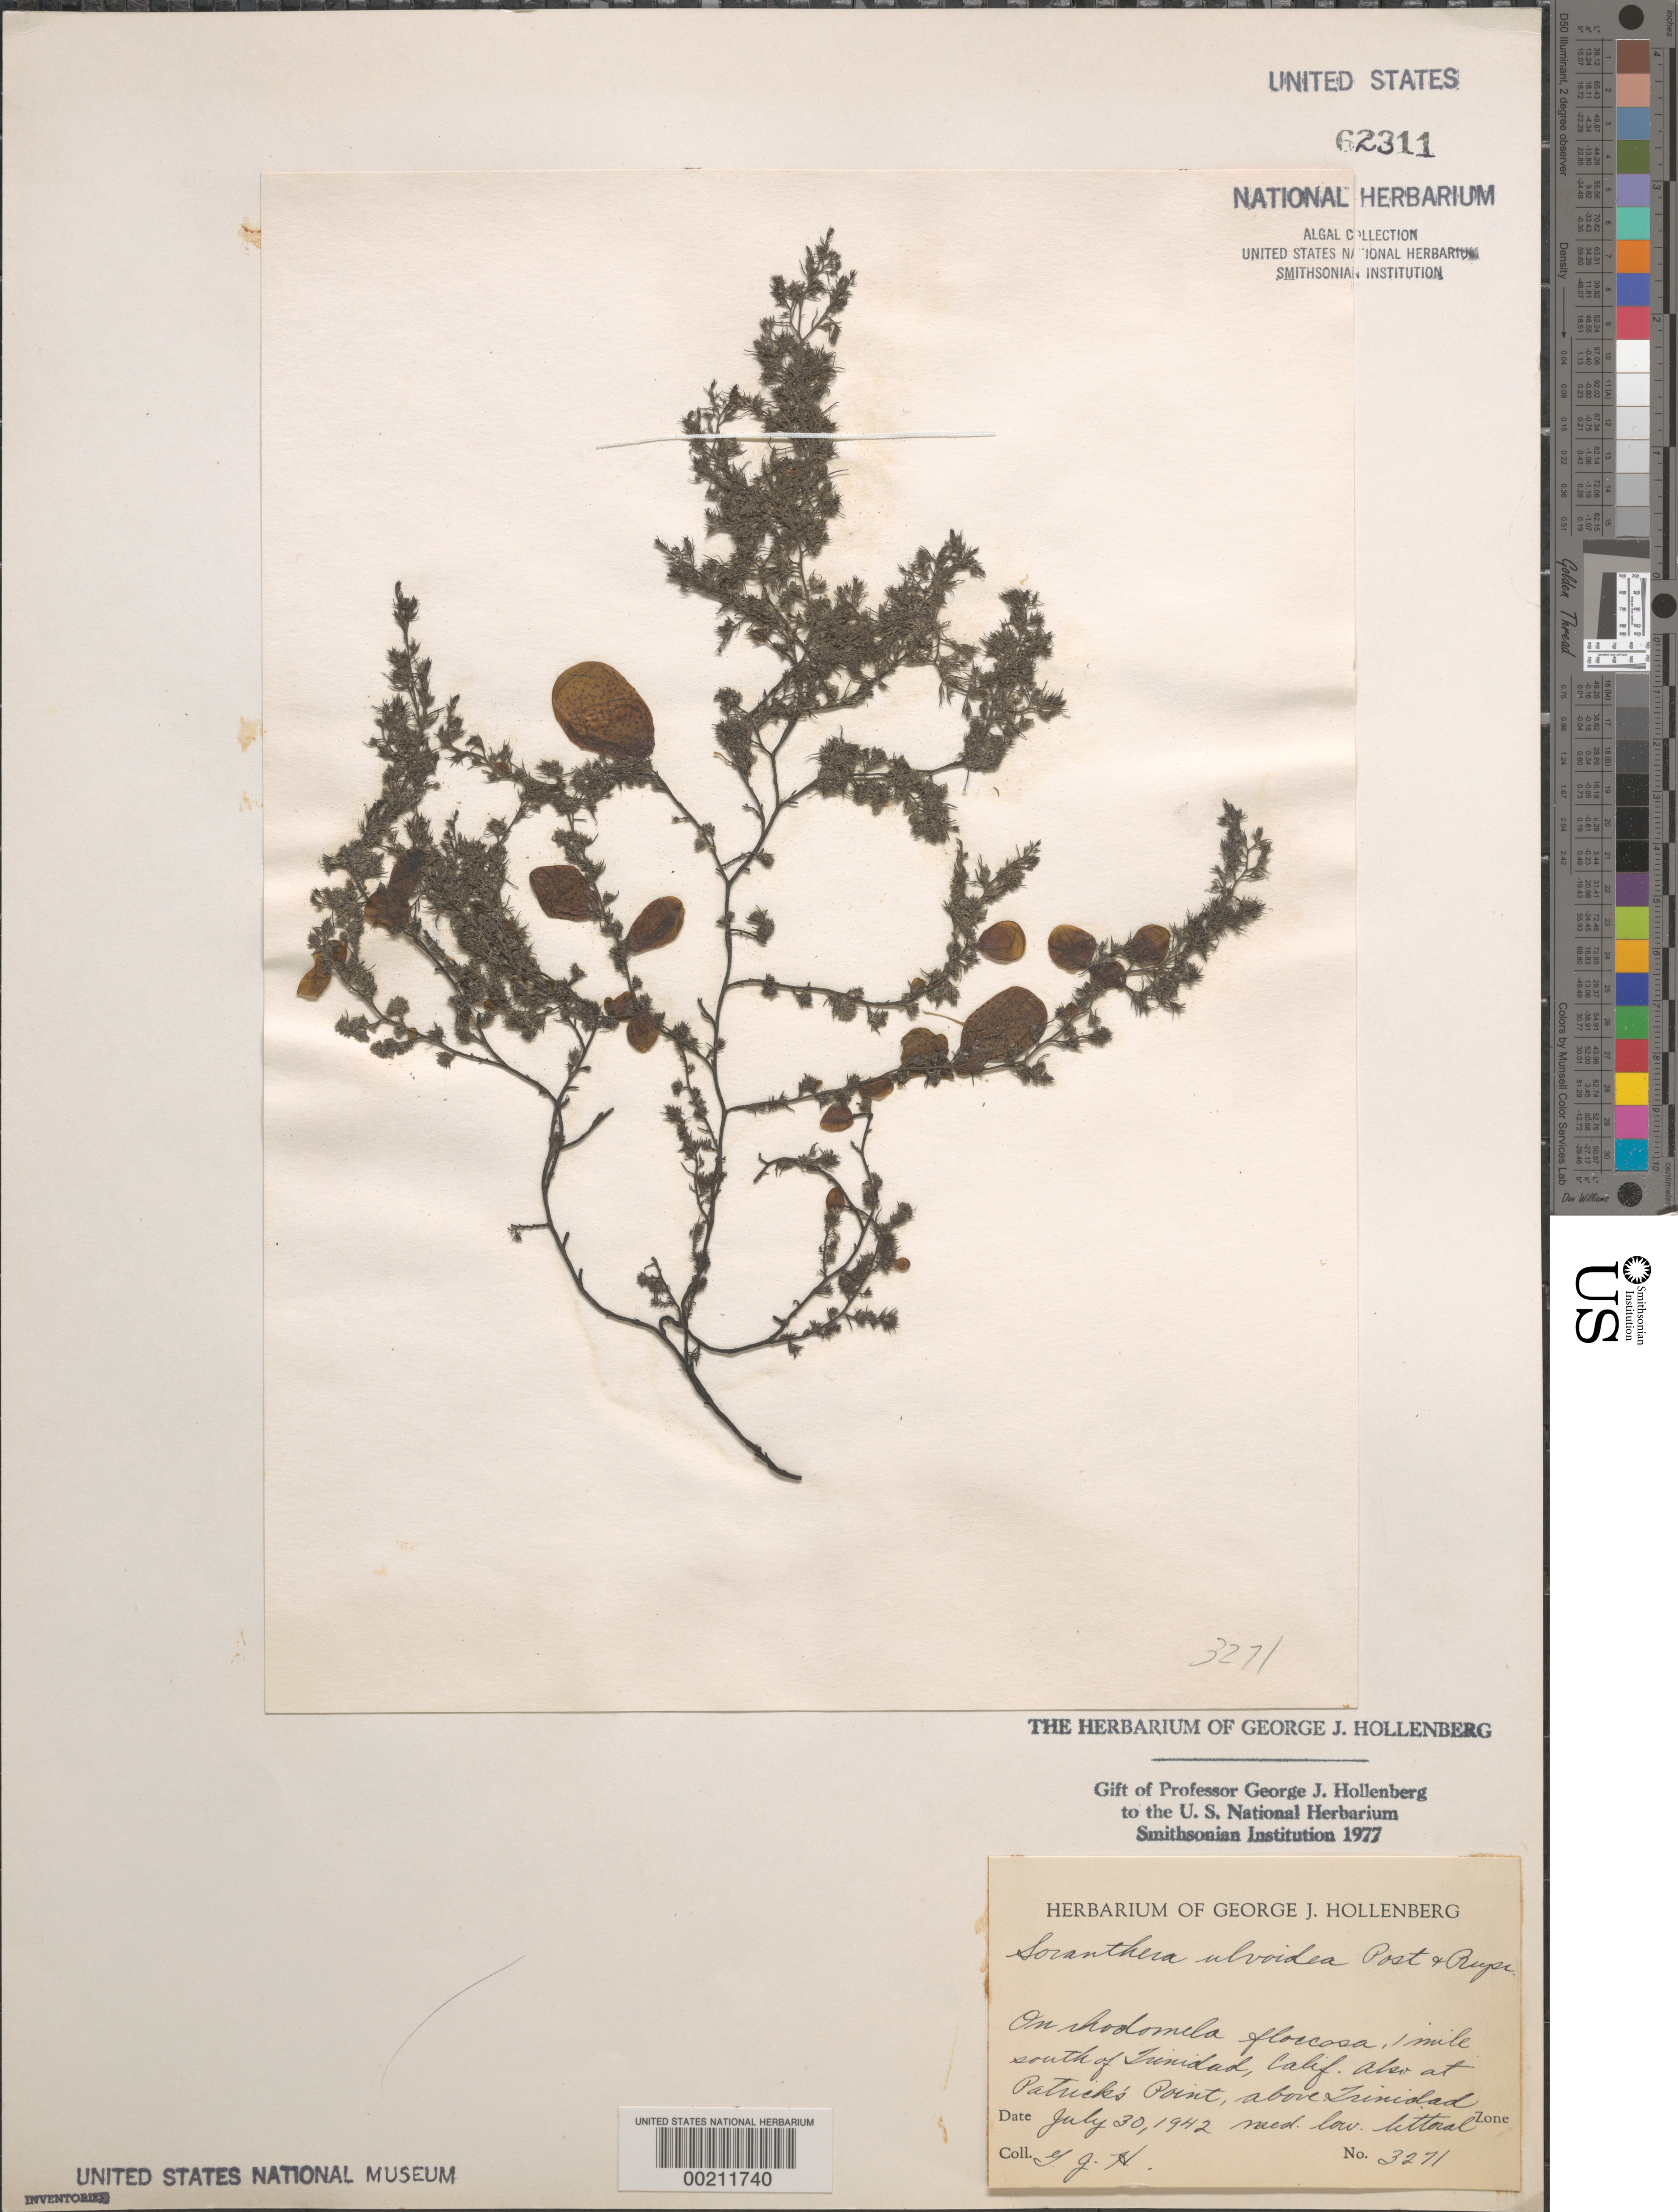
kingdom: Chromista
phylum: Ochrophyta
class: Phaeophyceae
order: Dictyosiphonales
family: Punctariaceae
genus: Soranthera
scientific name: Soranthera ulvoidea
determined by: Hollenberg, George J.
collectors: G. Hollenberg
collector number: GJH 3271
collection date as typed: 30 Jul 1942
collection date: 1942-07-30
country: United States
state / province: California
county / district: Humboldt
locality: Patrick's Point and 1 mile south of Trinidad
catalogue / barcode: US 62311